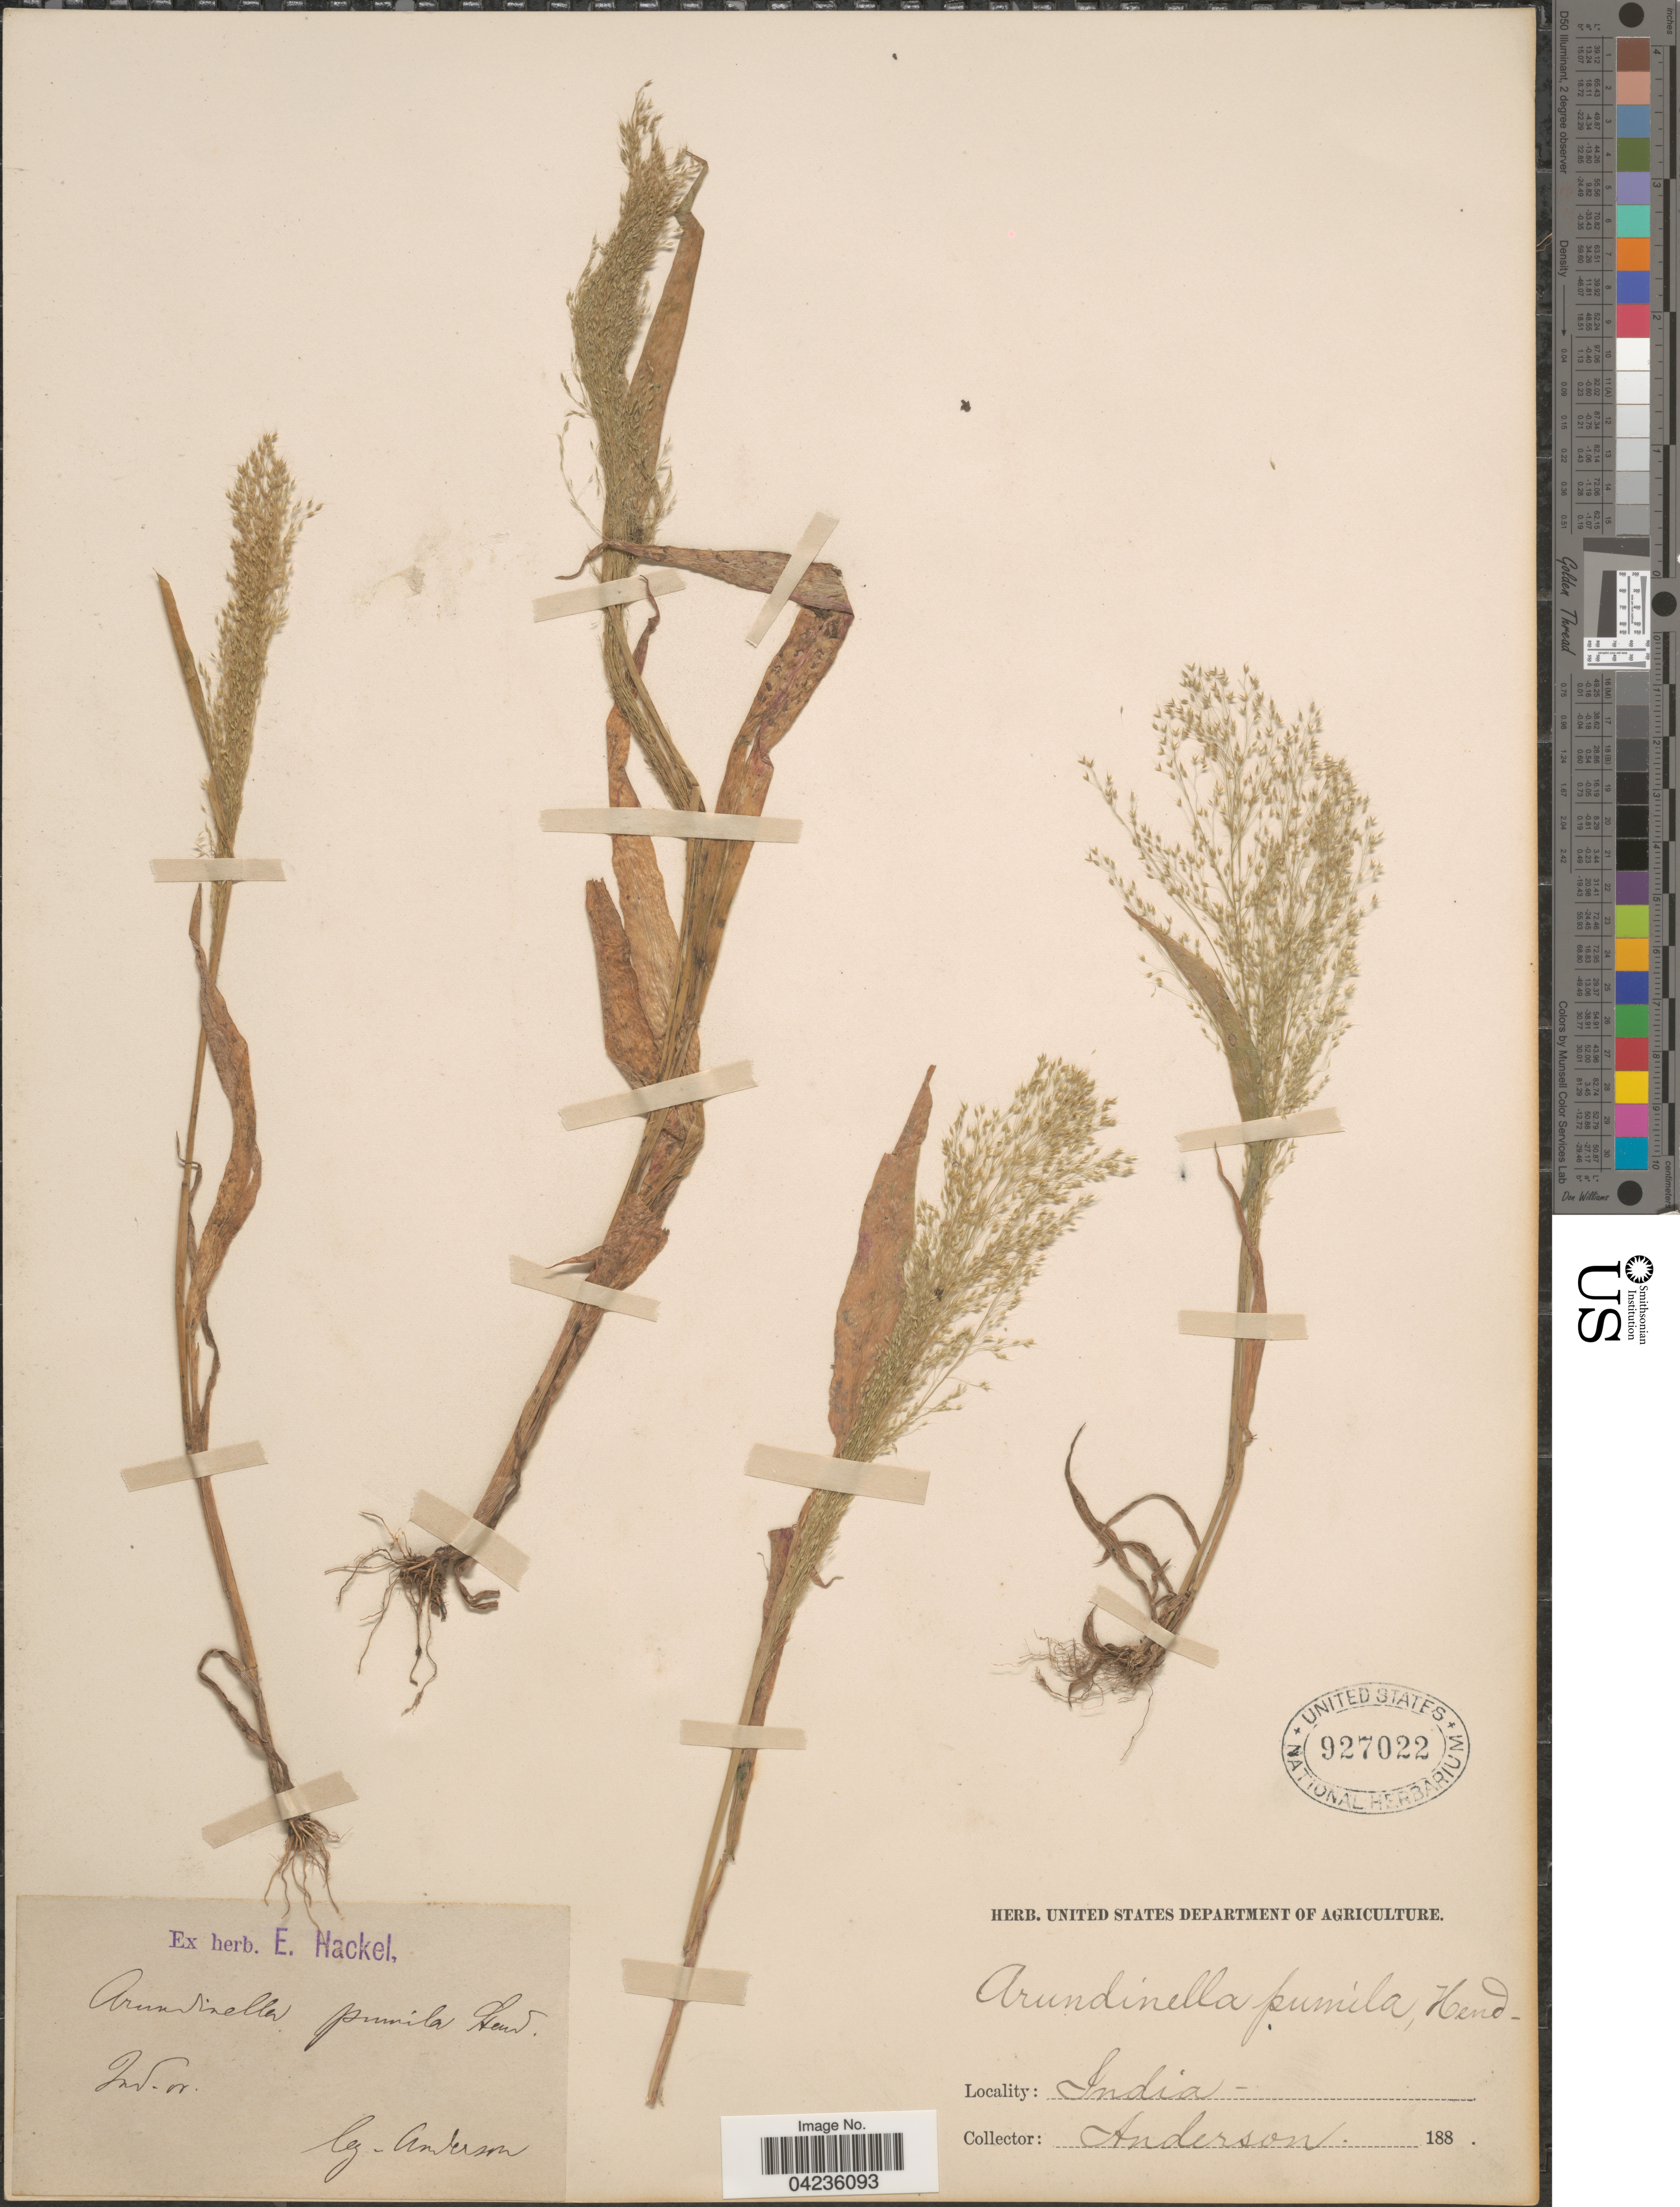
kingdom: Plantae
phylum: Tracheophyta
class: Liliopsida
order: Poales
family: Poaceae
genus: Arundinella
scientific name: Arundinella pumila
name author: (Hochst. ex A. Rich.) Steud.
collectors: -- Anderson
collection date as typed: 188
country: India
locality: Ind. or.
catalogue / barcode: US 927022